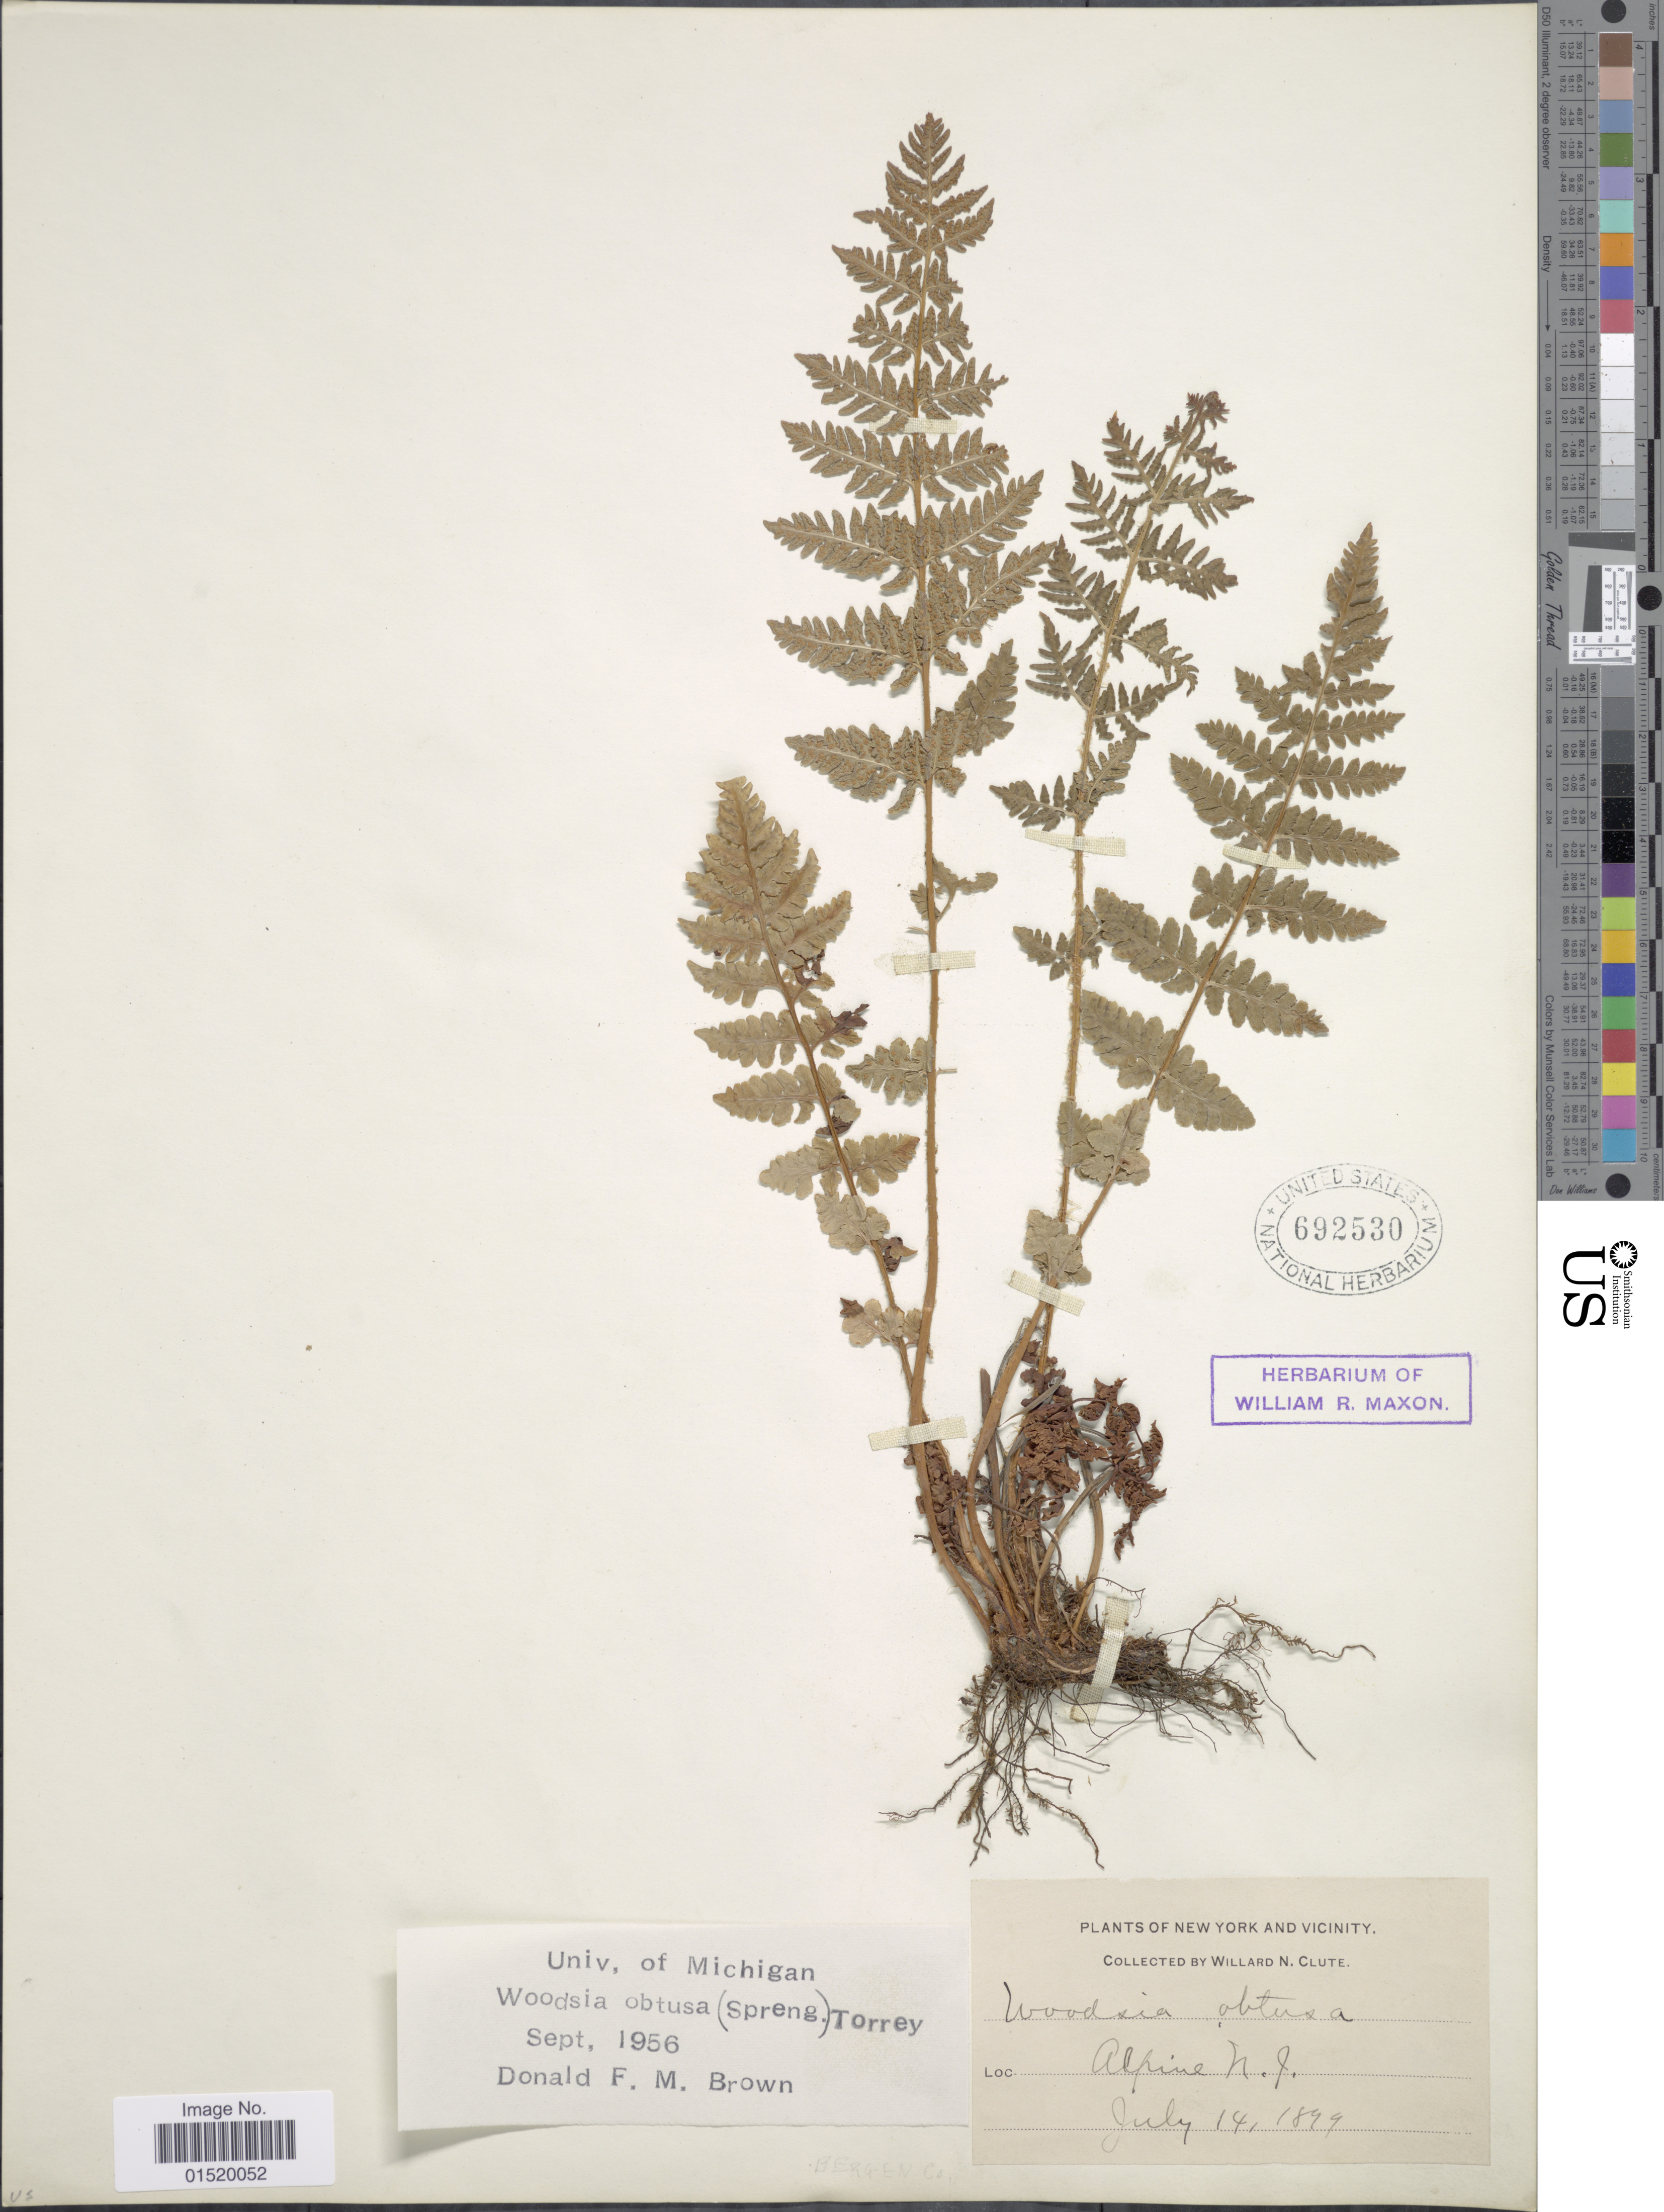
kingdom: Plantae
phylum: Tracheophyta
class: Polypodiopsida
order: Polypodiales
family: Woodsiaceae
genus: Woodsia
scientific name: Woodsia obtusa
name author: (Spreng.) Torr.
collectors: W. N. Clute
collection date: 1899-07-14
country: United States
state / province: New Jersey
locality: New York and Vicinity, Alpine N.J.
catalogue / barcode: US 692530